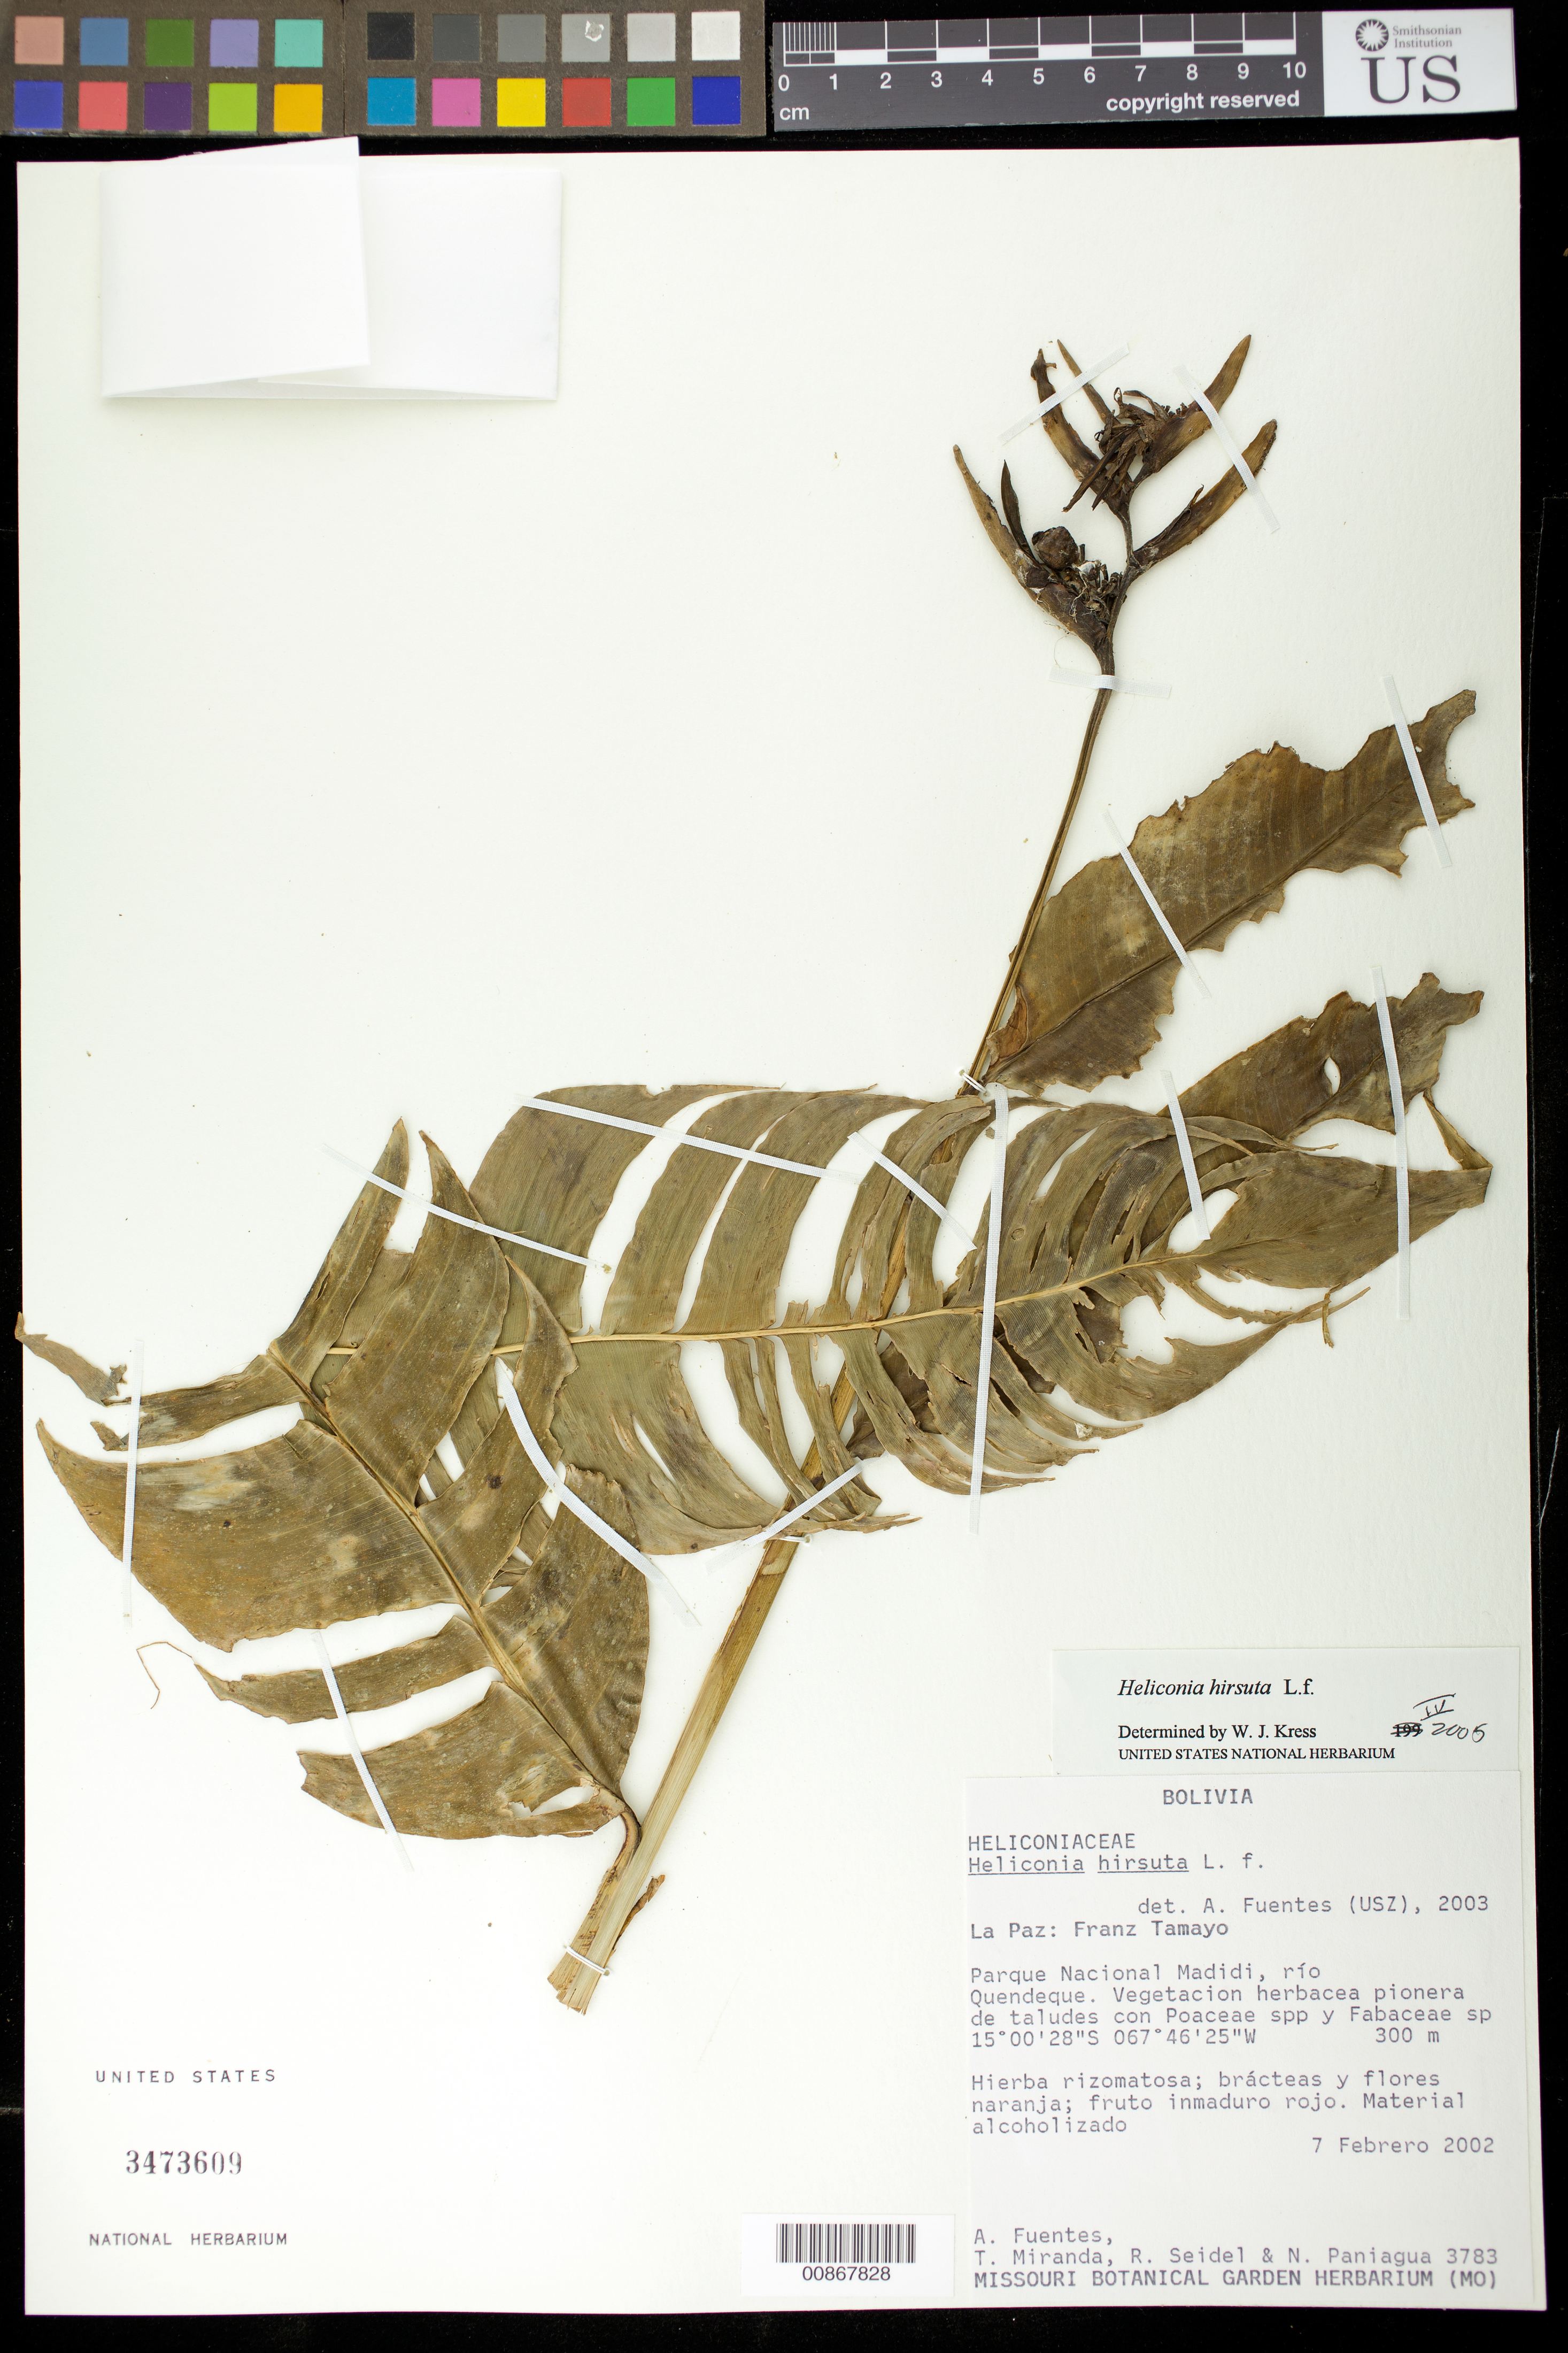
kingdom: Plantae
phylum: Tracheophyta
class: Liliopsida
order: Zingiberales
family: Heliconiaceae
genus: Heliconia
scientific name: Heliconia hirsuta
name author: L. f.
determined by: Kress, W. J., (US), Smithsonian Institution - National Museum of Natural History (UNITED STATES)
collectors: A. Fuentes, T. Miranda, R. Seidel & N. Paniagua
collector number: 3783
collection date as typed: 07 Feb 2002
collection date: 2002-02-07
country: Bolivia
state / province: La Paz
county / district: Franz Tamayo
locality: Parque Nacional Madidi, rio Quendeque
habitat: Vegetacion herbacea pionera de taludes con Poaceae spp y Fabaceae sp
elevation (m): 300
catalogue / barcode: US 3473609